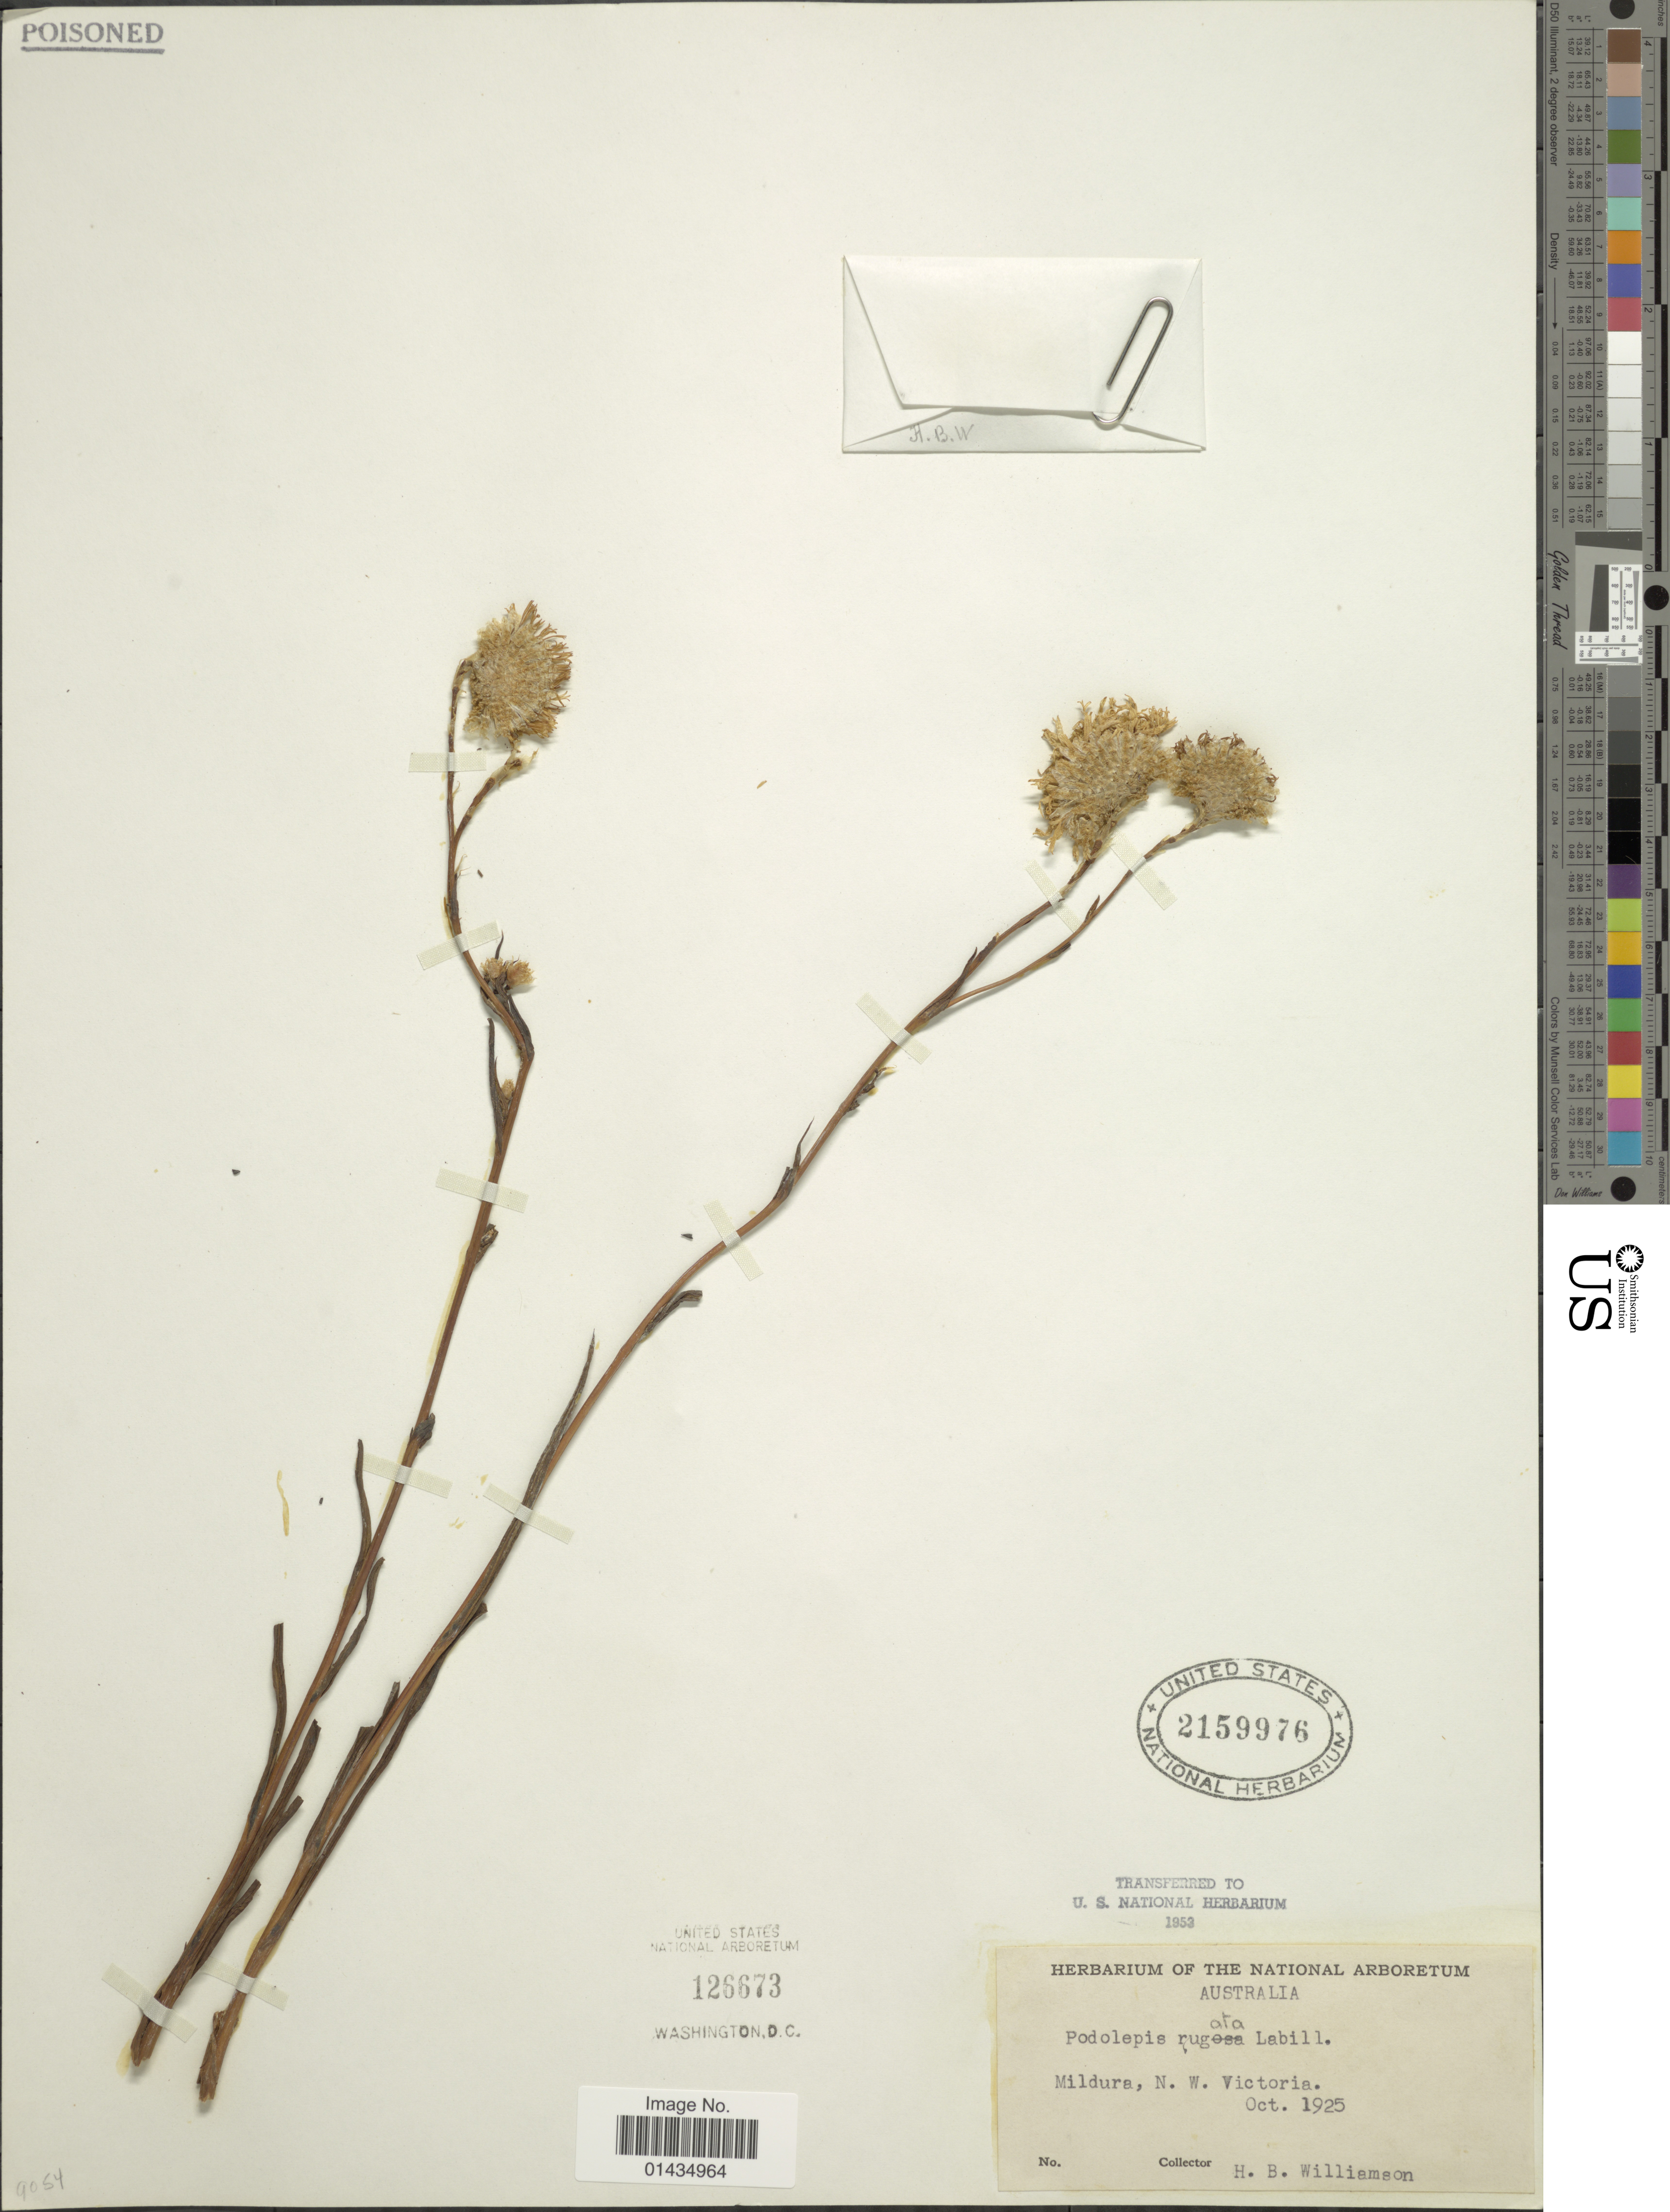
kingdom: Plantae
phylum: Tracheophyta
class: Magnoliopsida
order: Asterales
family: Asteraceae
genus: Podolepis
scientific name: Podolepis rugata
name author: Labill.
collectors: H. Williamson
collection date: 1925-10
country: Australia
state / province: Victoria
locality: Mildura, N.W. Victoria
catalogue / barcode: US 2159976